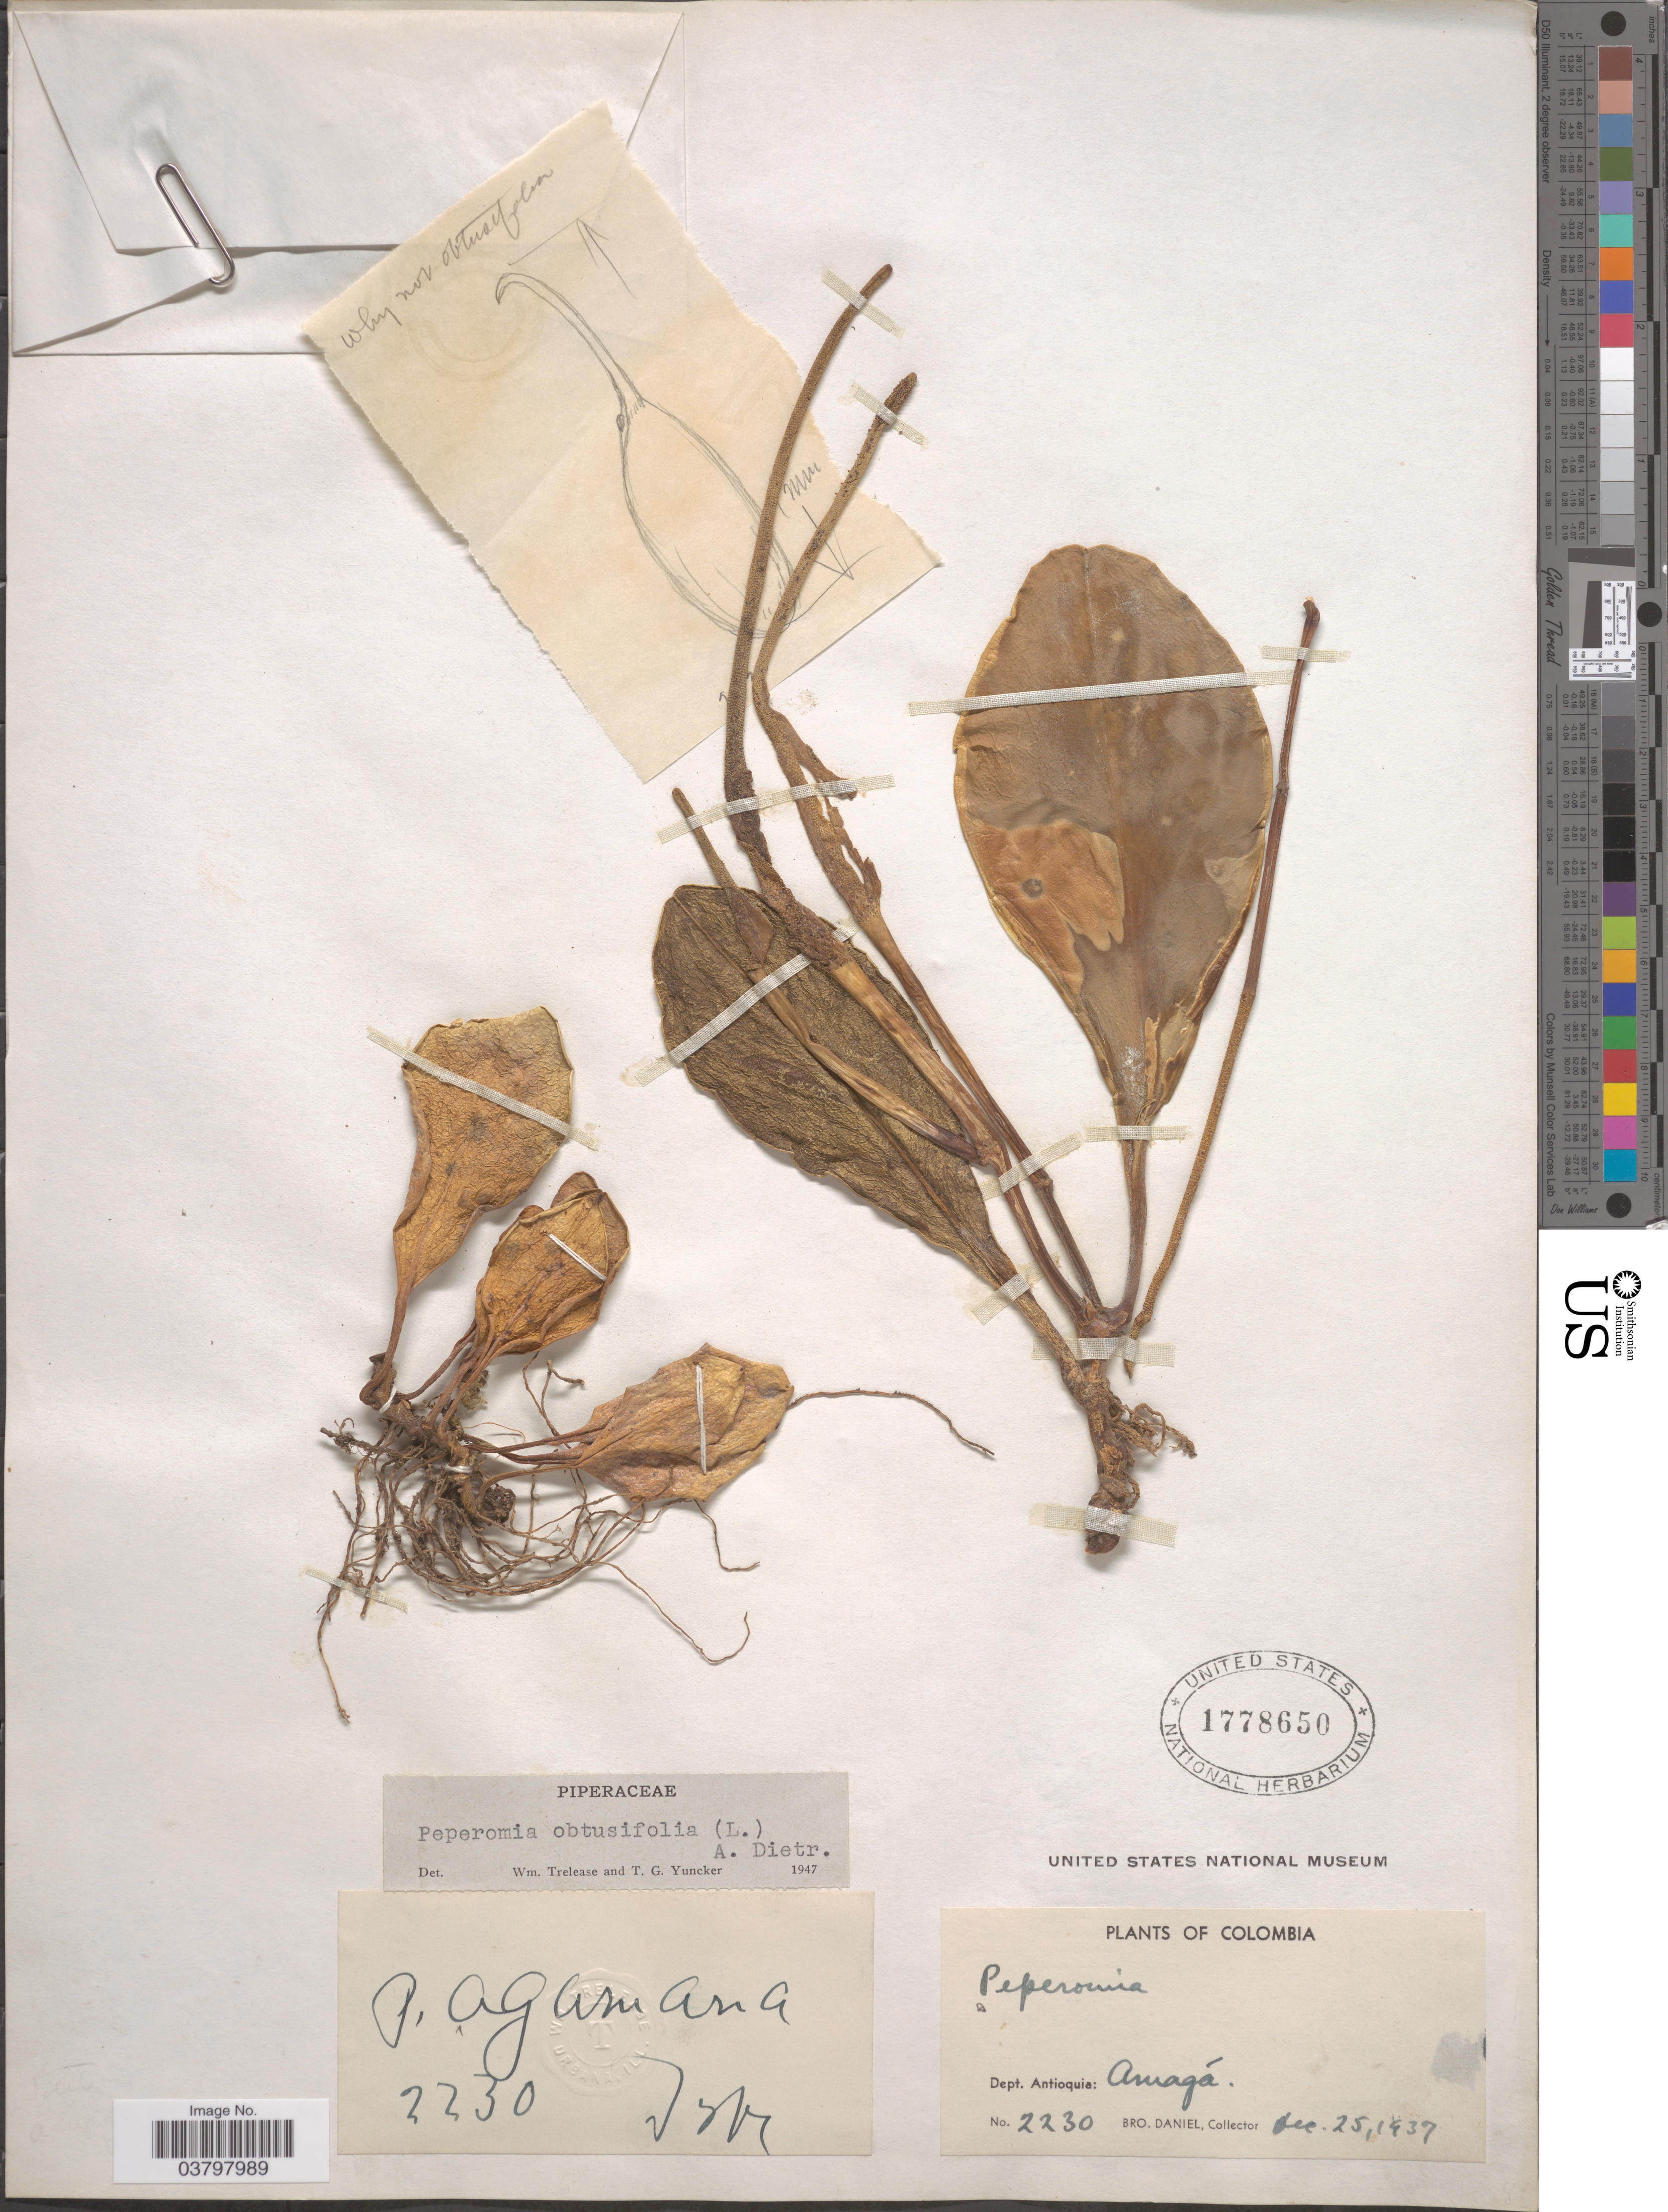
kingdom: Plantae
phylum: Tracheophyta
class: Magnoliopsida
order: Piperales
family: Piperaceae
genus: Peperomia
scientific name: Peperomia obtusifolia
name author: (L.) A. Dietr.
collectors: Bro. Daniel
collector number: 2230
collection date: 1937-12-25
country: Colombia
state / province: Antioquia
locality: Dept. Antioquia: Amagá.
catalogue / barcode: US 1778650